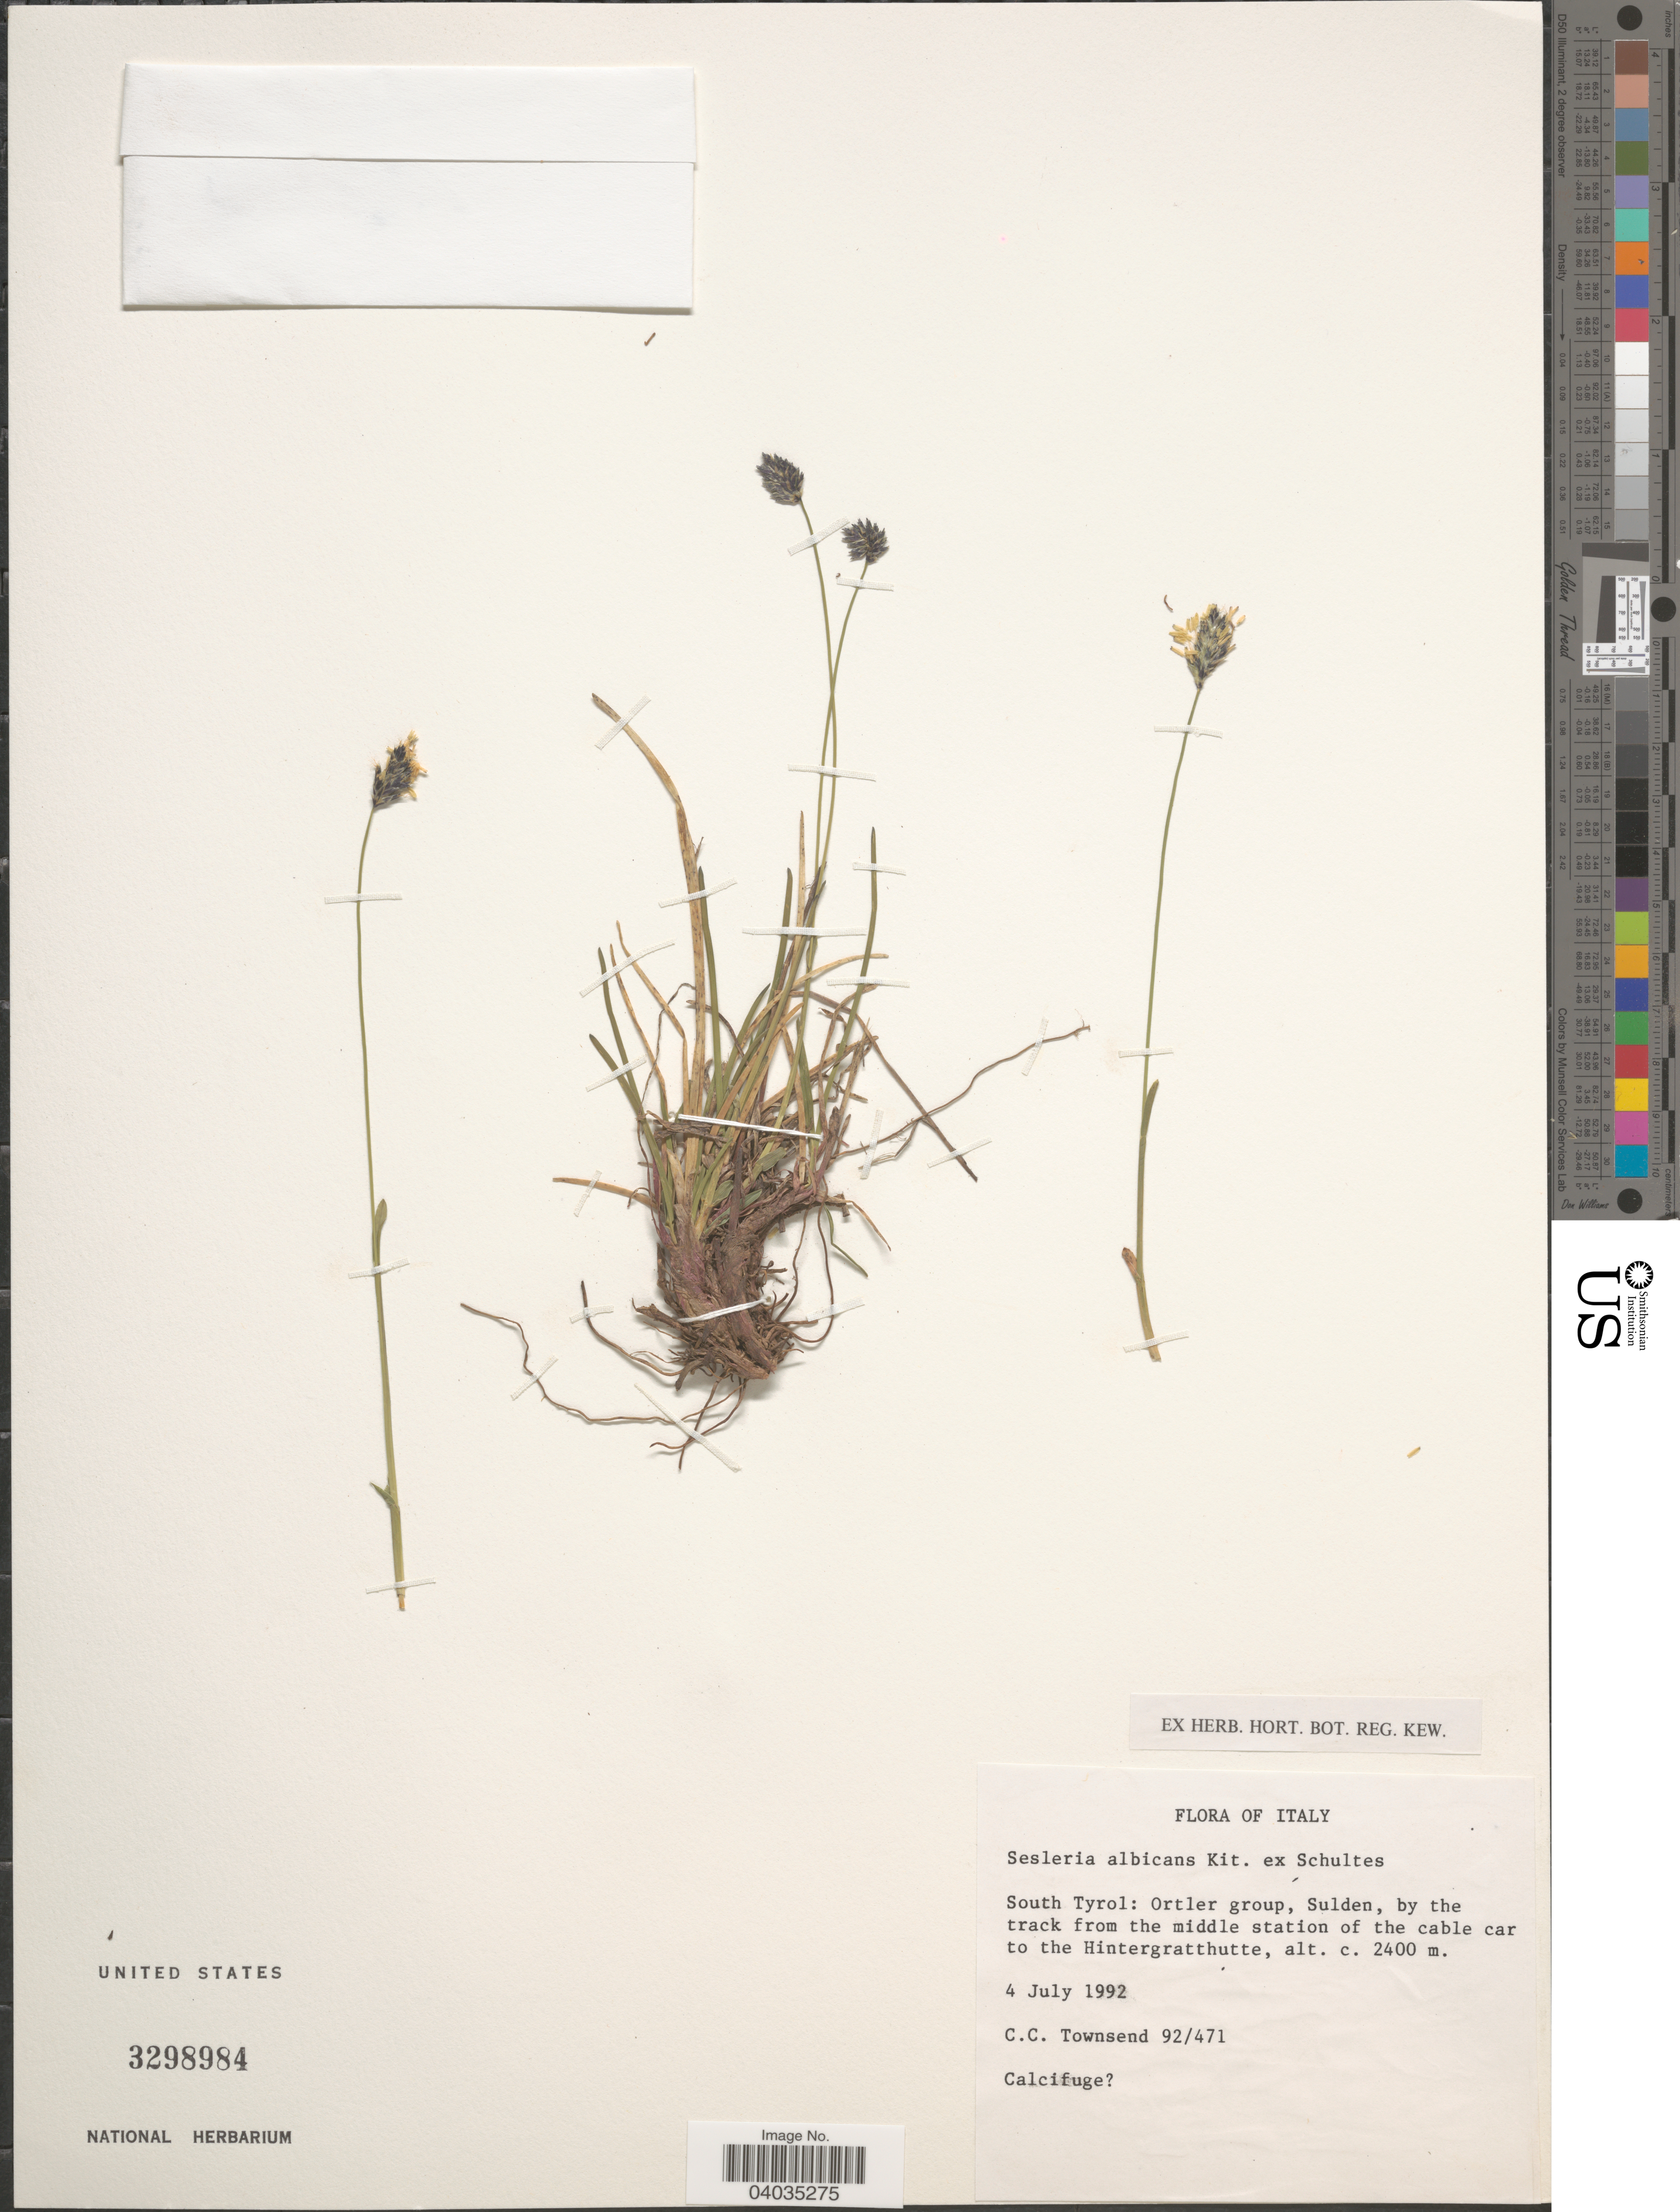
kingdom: Plantae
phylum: Tracheophyta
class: Liliopsida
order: Poales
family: Poaceae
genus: Sesleria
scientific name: Sesleria albicans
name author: Kit. ex Schult.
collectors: C. C. Townsend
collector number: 92/471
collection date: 1992-07-04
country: Italy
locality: South Tyrol: Ortler group, Sulden, by the track from the middle station of the cable car to the Hintergratthutte.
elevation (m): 2400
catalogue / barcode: US 3298984